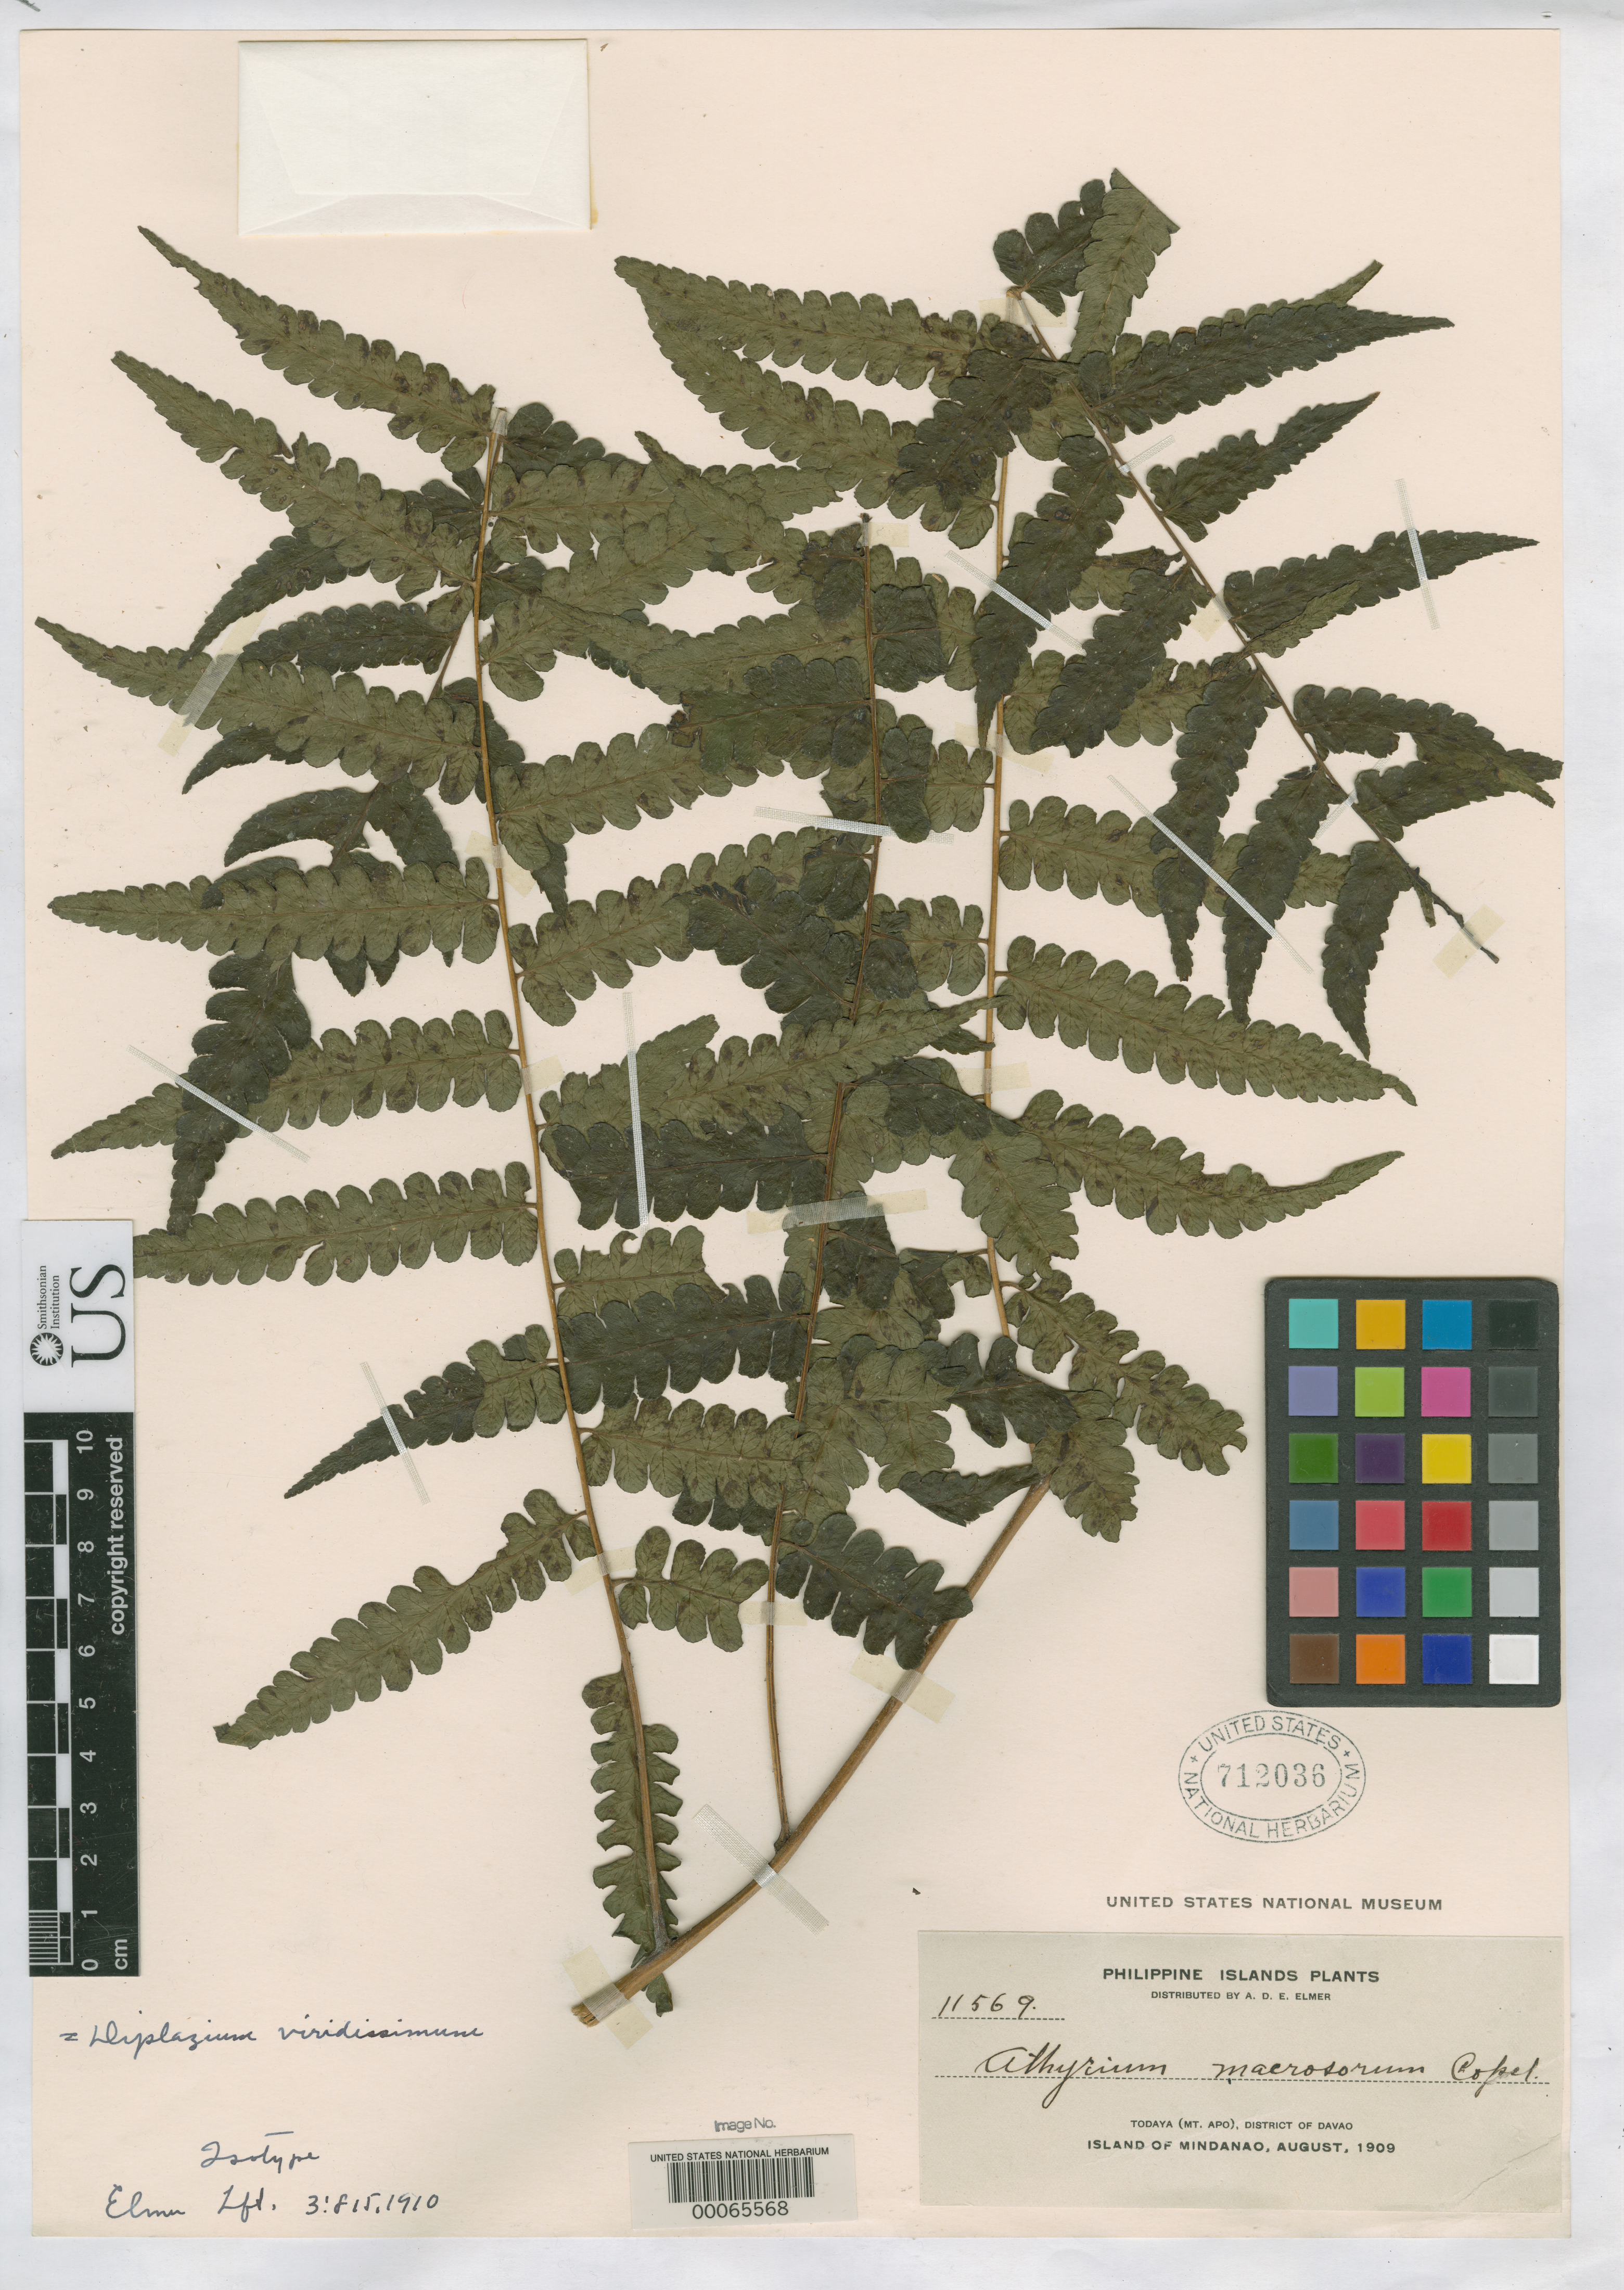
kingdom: Plantae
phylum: Tracheophyta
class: Polypodiopsida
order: Polypodiales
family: Athyriaceae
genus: Athyrium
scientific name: Athyrium macrosorum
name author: Copel. in Elmer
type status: Isotype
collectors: A. D. E. Elmer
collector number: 11569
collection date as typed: Aug 1909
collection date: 1909-08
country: Philippines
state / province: Davao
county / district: Davao del Sur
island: Mindanao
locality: Todaya (Mt. Apo), District of Davao, Island of Mindanao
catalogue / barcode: US 712036